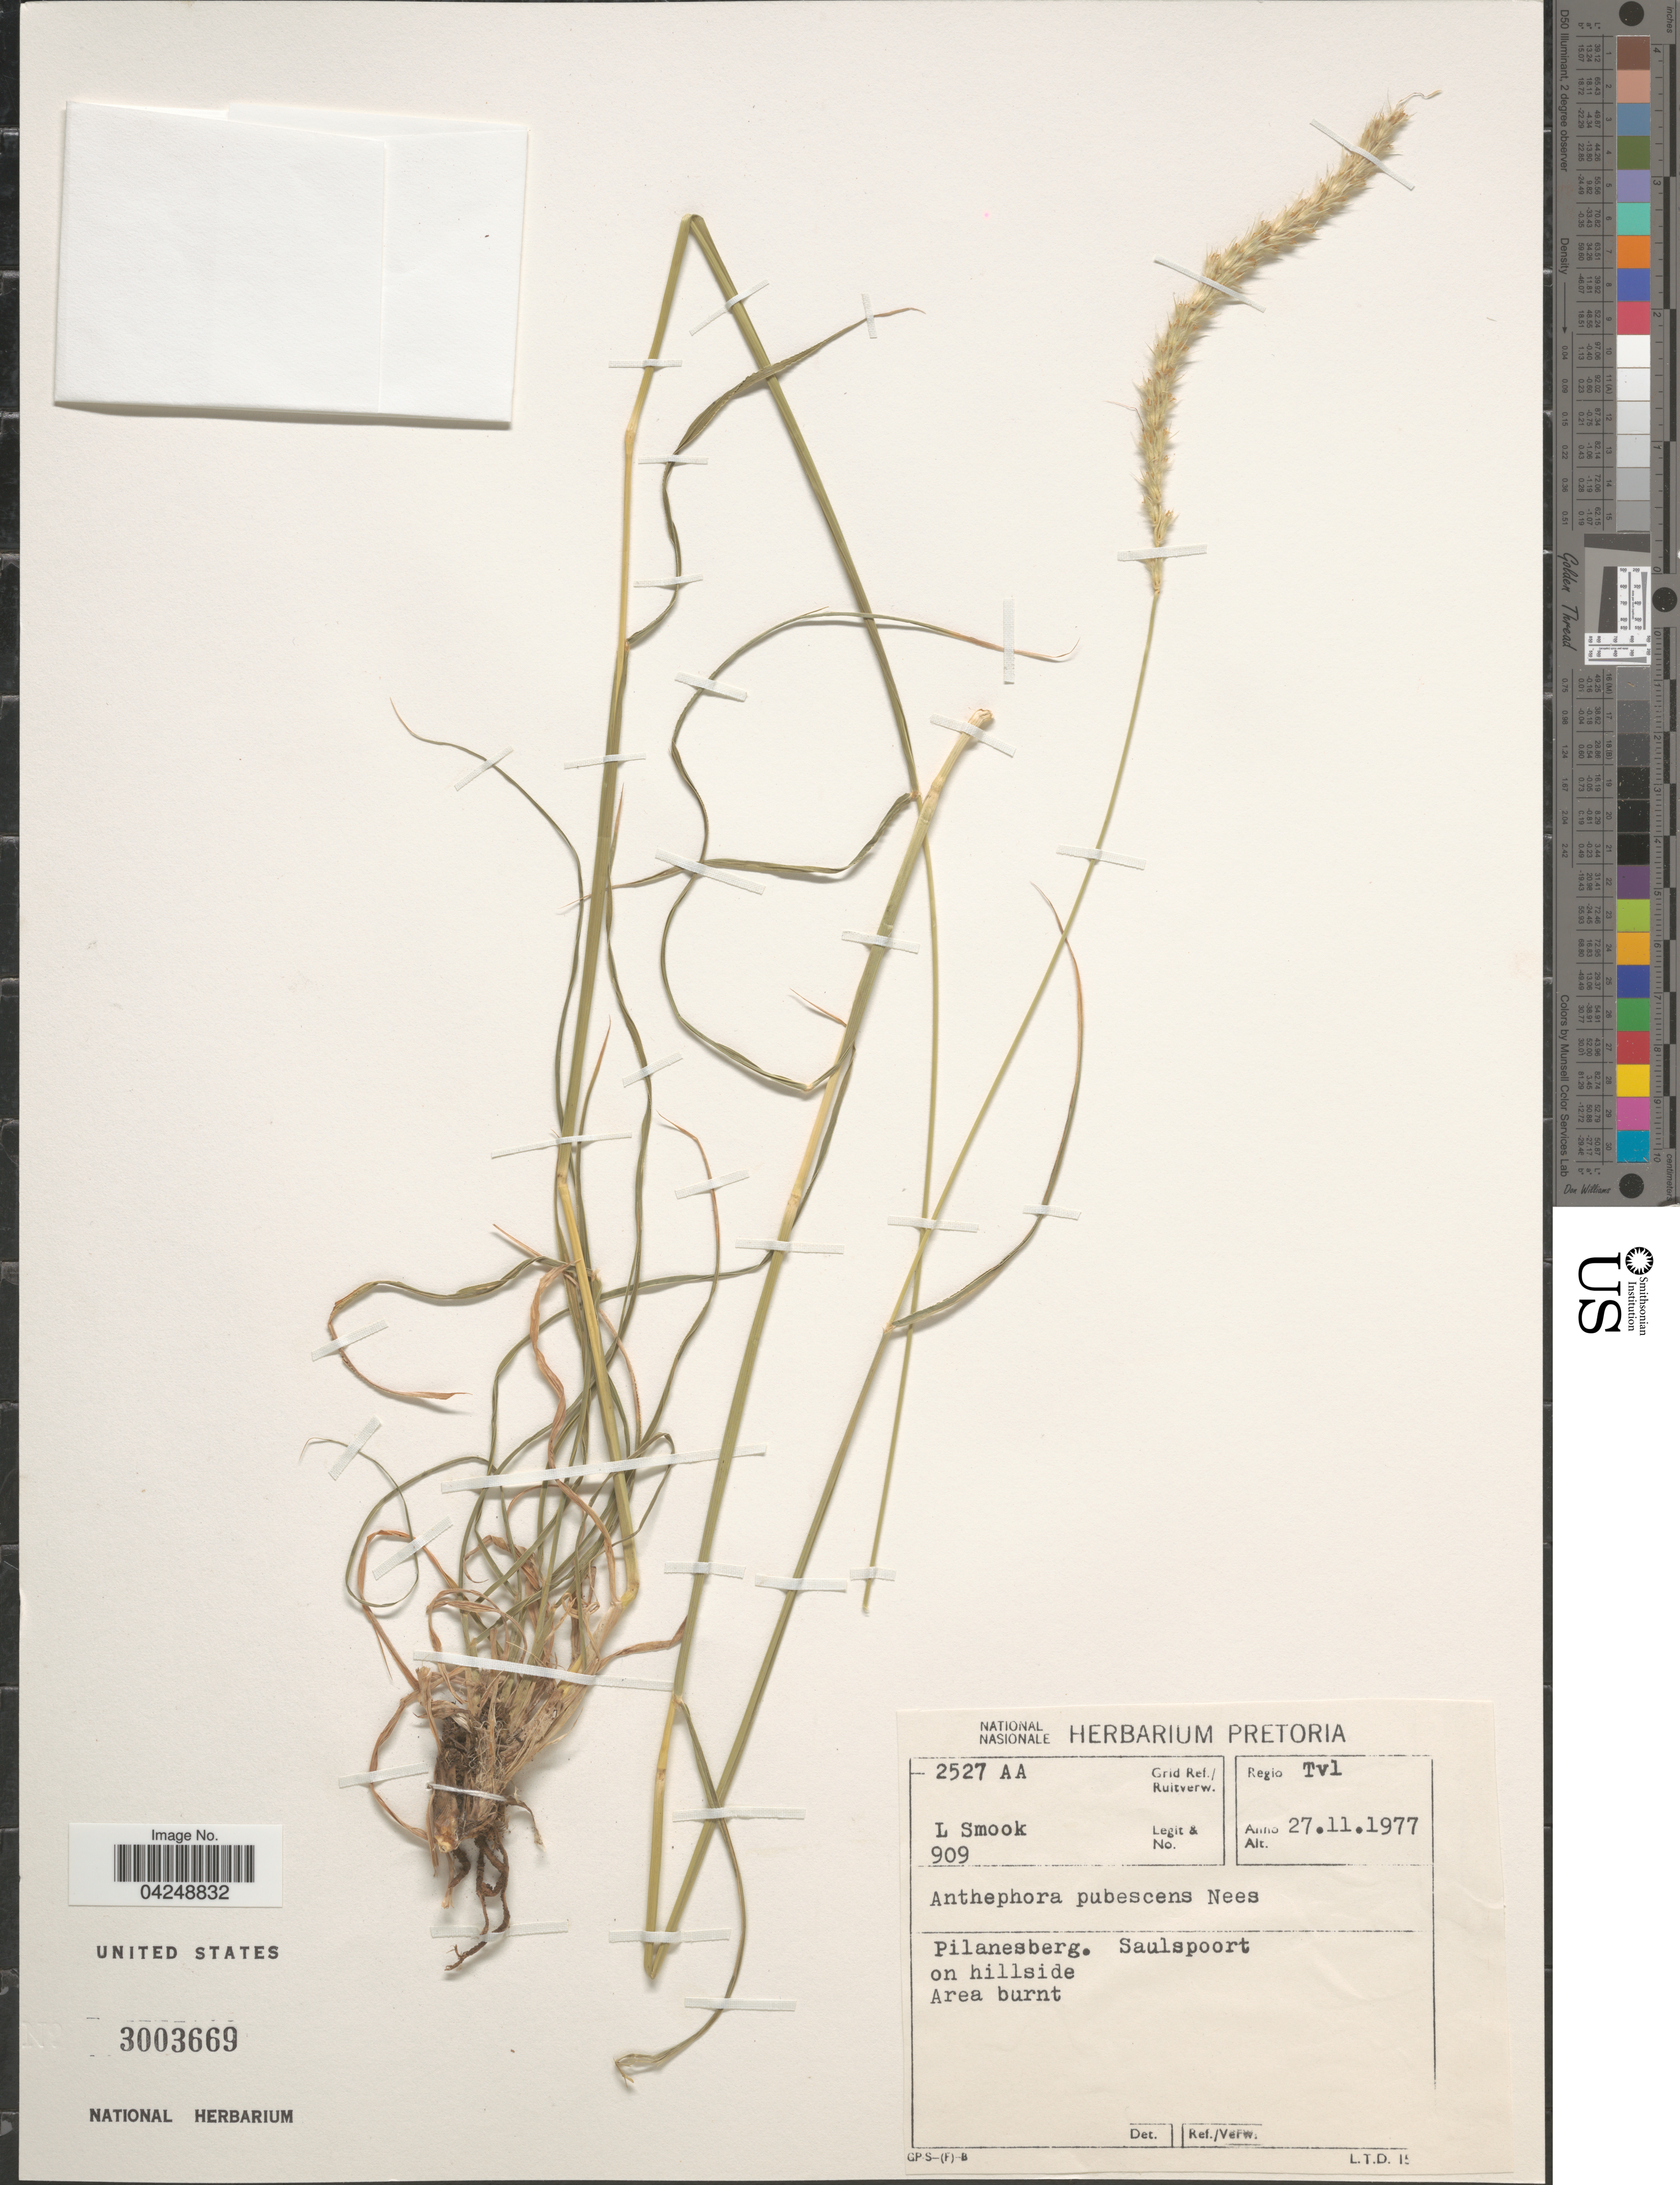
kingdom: Plantae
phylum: Tracheophyta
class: Liliopsida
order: Poales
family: Poaceae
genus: Anthephora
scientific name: Anthephora pubescens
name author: Nees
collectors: L. Smook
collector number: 909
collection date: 1977-11-27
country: South Africa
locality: Grid Ref./Ruitverw. 2527 AA. Regio Tvl. Pilanesberg. Saulspoort on hillside. Area burnt.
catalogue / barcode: US 3003669